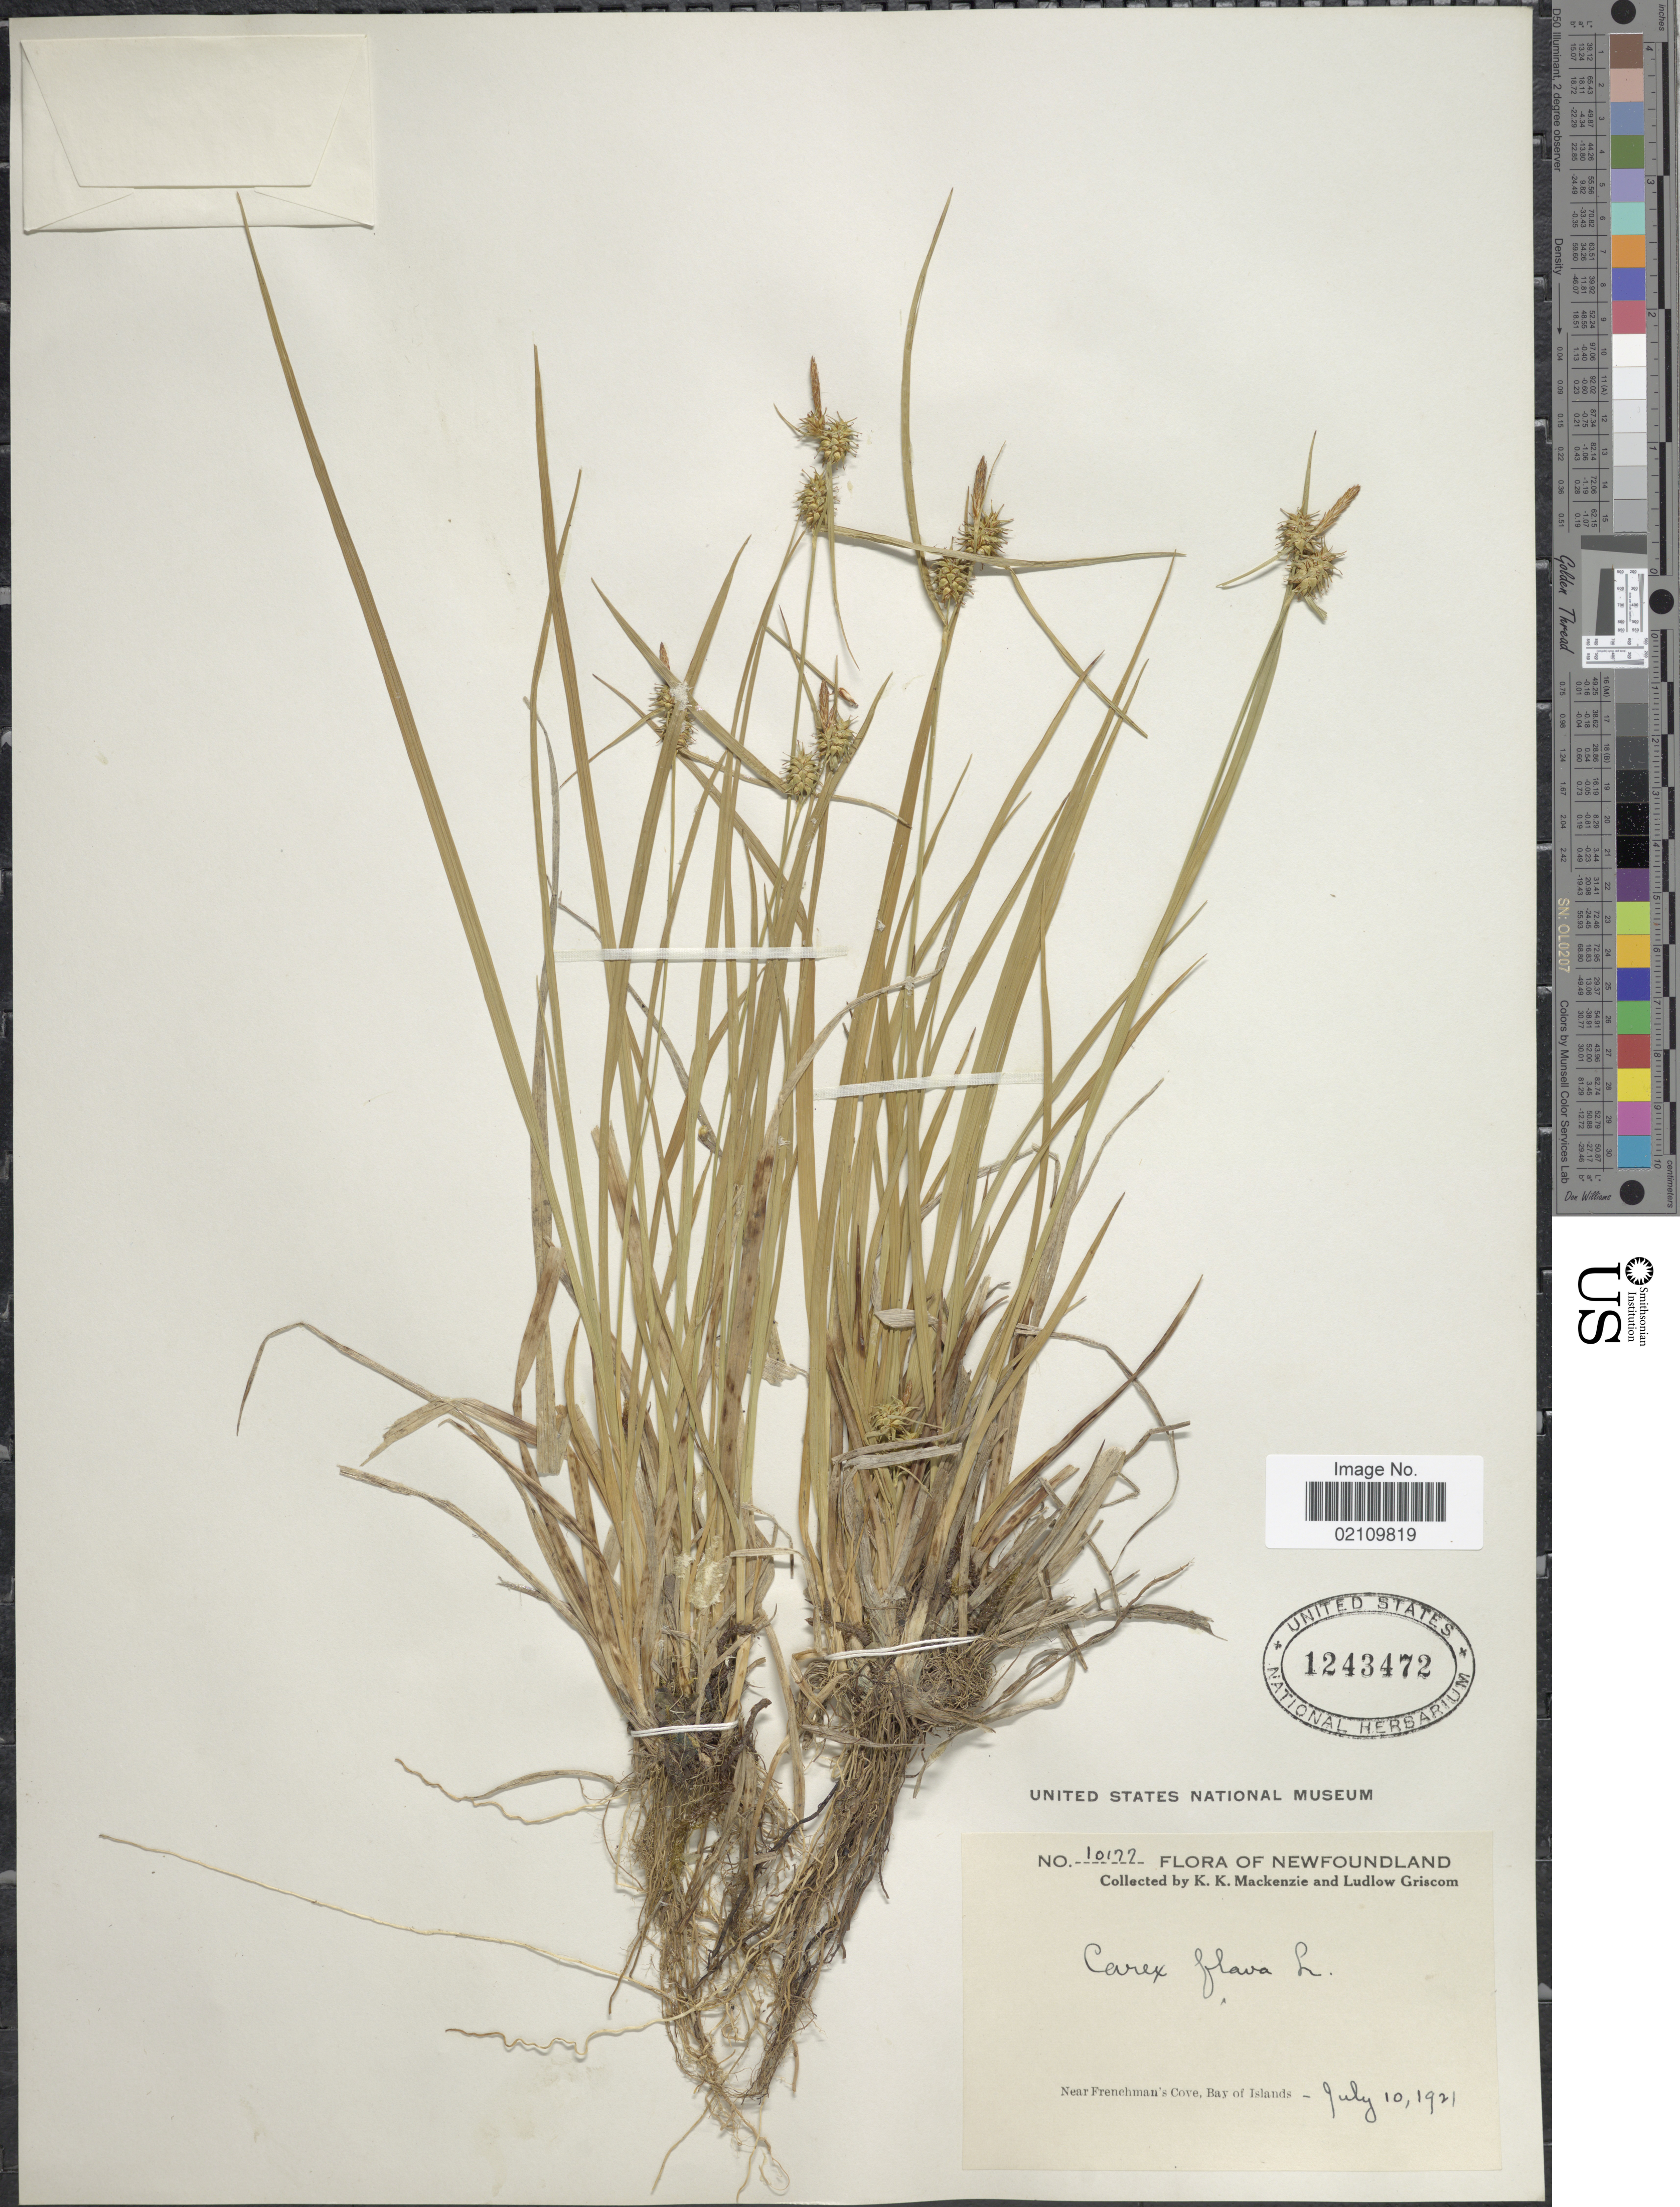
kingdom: Plantae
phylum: Tracheophyta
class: Liliopsida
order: Poales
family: Cyperaceae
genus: Carex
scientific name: Carex flava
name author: L.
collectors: K. K. Mackenzie & L. Griscom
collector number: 10177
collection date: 1921-07-10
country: Canada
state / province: Newfoundland and Labrador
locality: Near Frenchman's Cove, Bay of Islands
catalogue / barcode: US 1243472